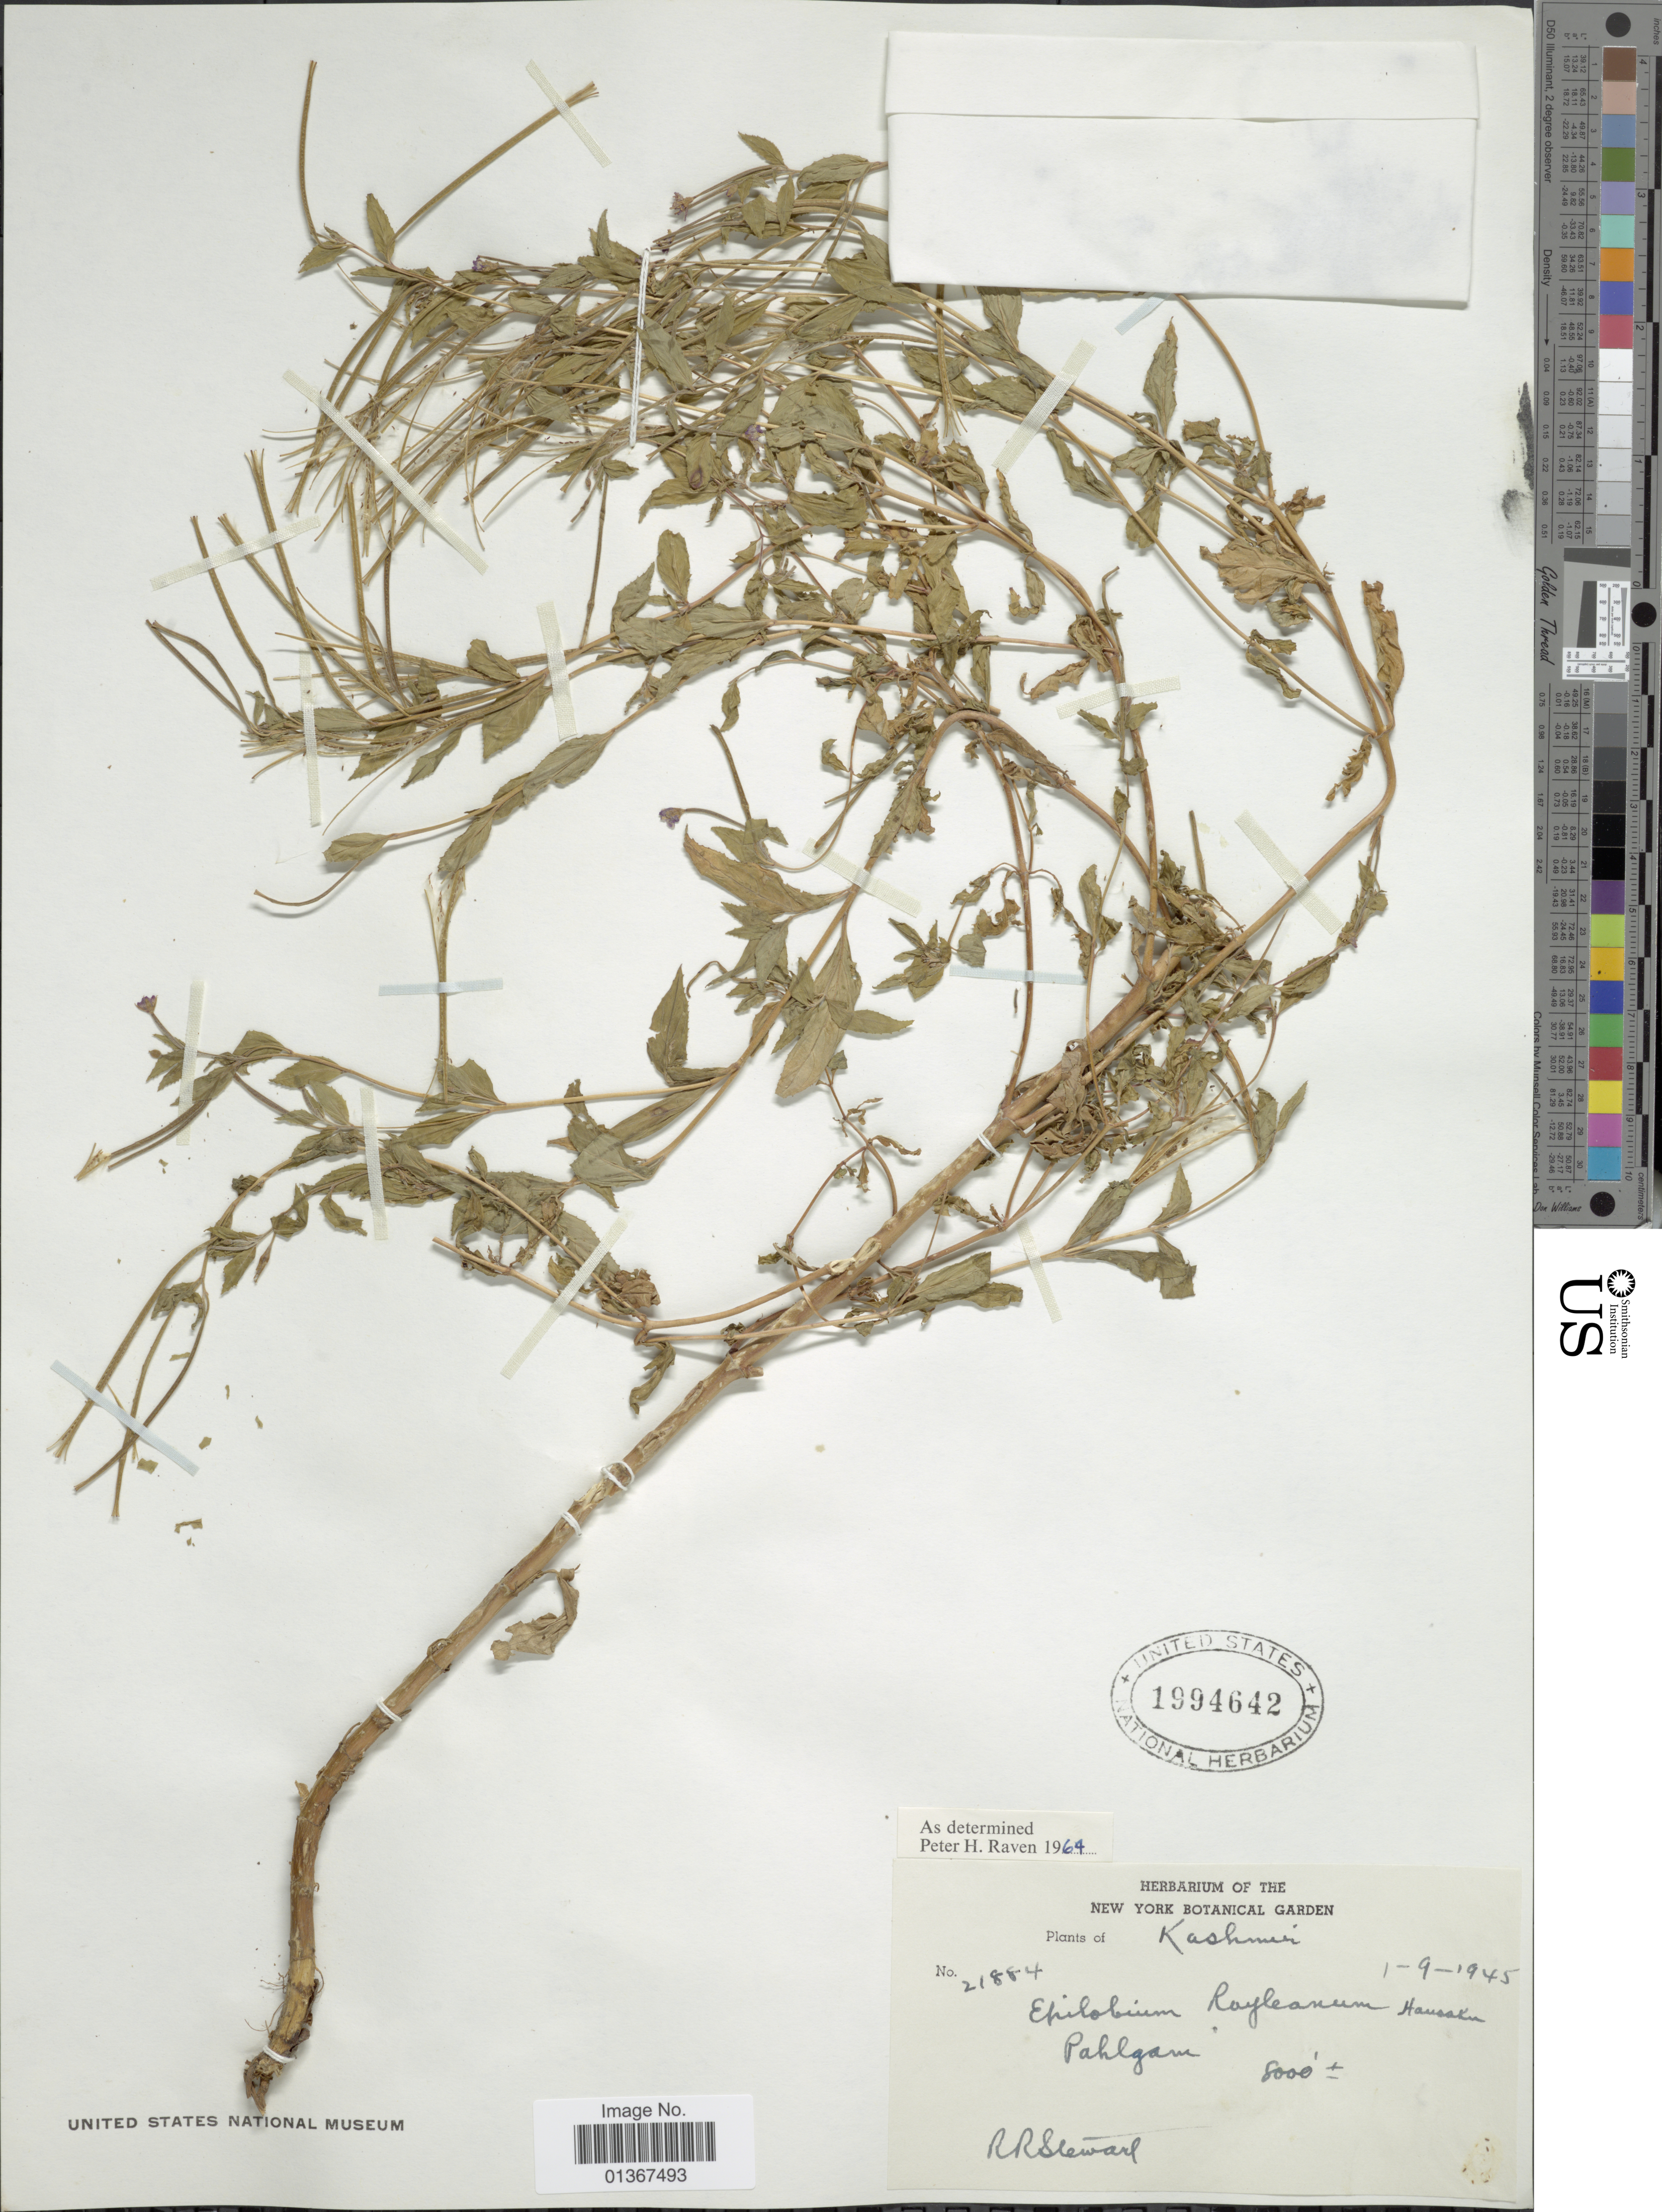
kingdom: Plantae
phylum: Tracheophyta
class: Magnoliopsida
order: Myrtales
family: Onagraceae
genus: Epilobium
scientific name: Epilobium royleanum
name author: Hausskn.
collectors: R. R. Stewart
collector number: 21884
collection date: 1945-09-01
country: India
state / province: Jammu and Kashmir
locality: Pahlgam.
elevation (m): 2438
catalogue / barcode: US 1994642